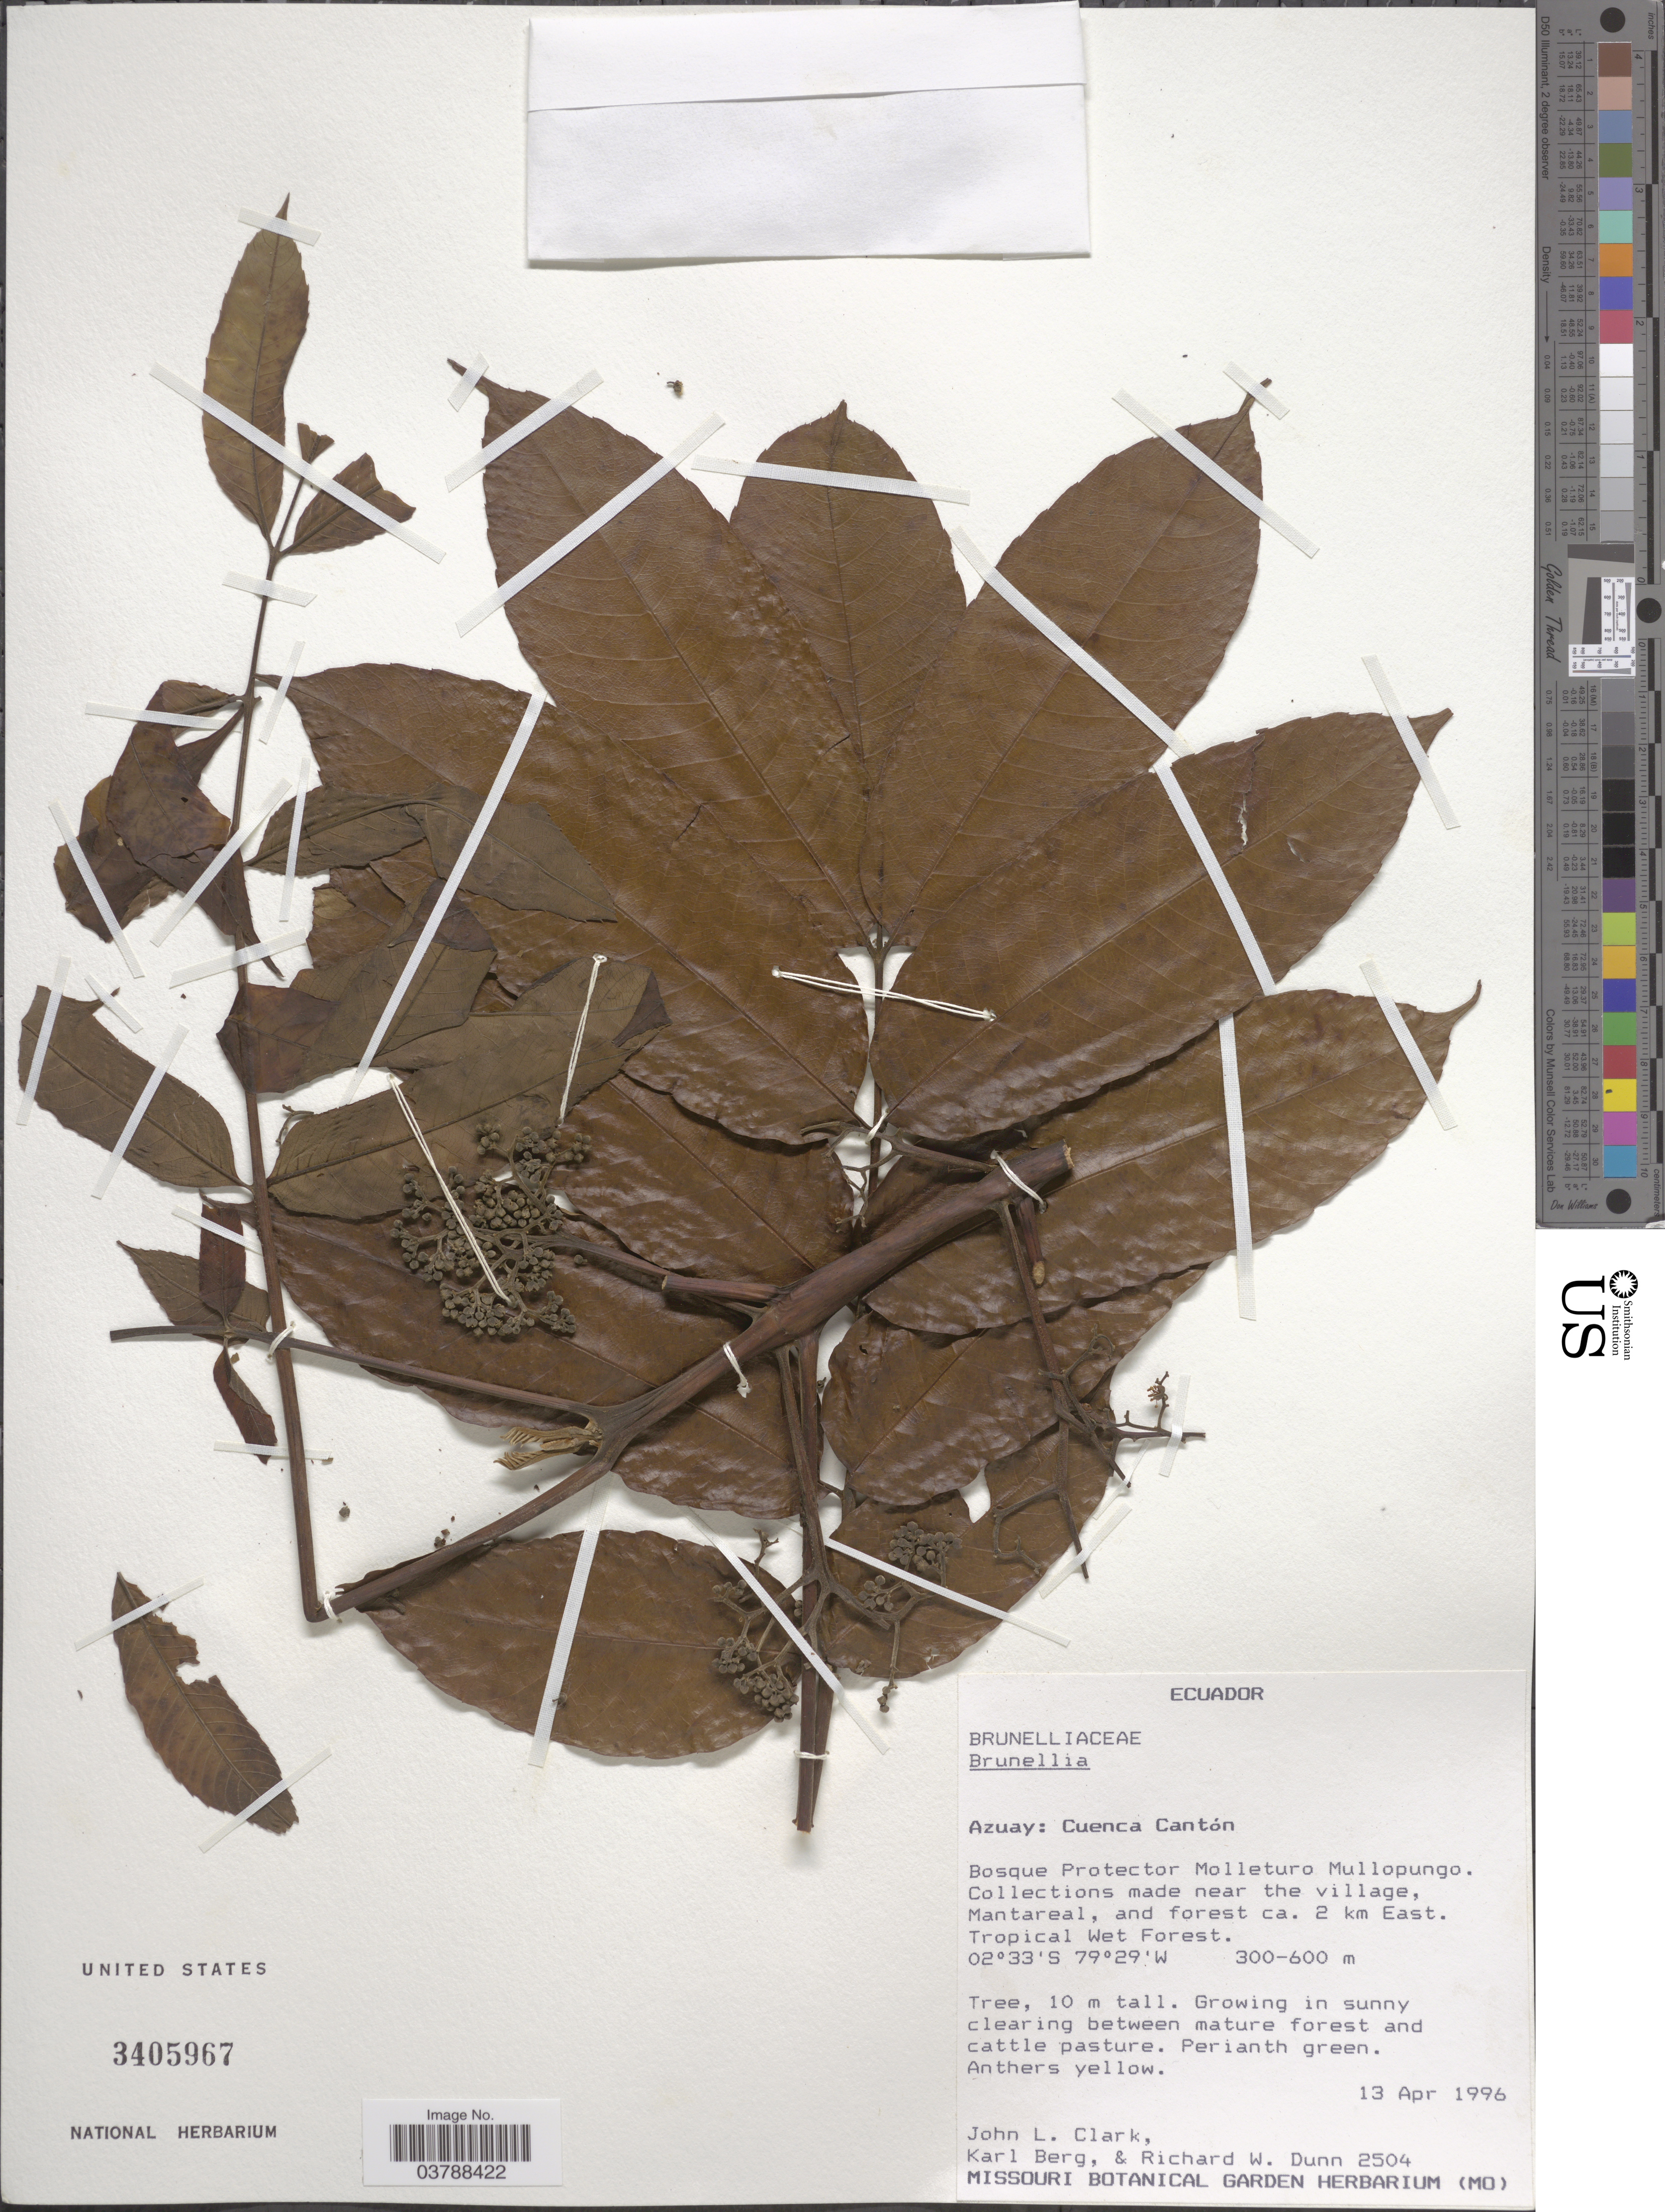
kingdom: Plantae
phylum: Tracheophyta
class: Magnoliopsida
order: Oxalidales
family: Brunelliaceae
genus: Brunellia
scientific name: Brunellia sp.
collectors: J. L. Clark, K. Berg & R. Dunn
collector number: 2504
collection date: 1996-04-13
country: Ecuador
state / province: Azuay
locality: Cuenca Cantón. Bosque Protector Molleturo Mullopungo. Collections made near the village, Mantareal, and forest ca. 2 km East.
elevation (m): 300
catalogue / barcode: US 3405967